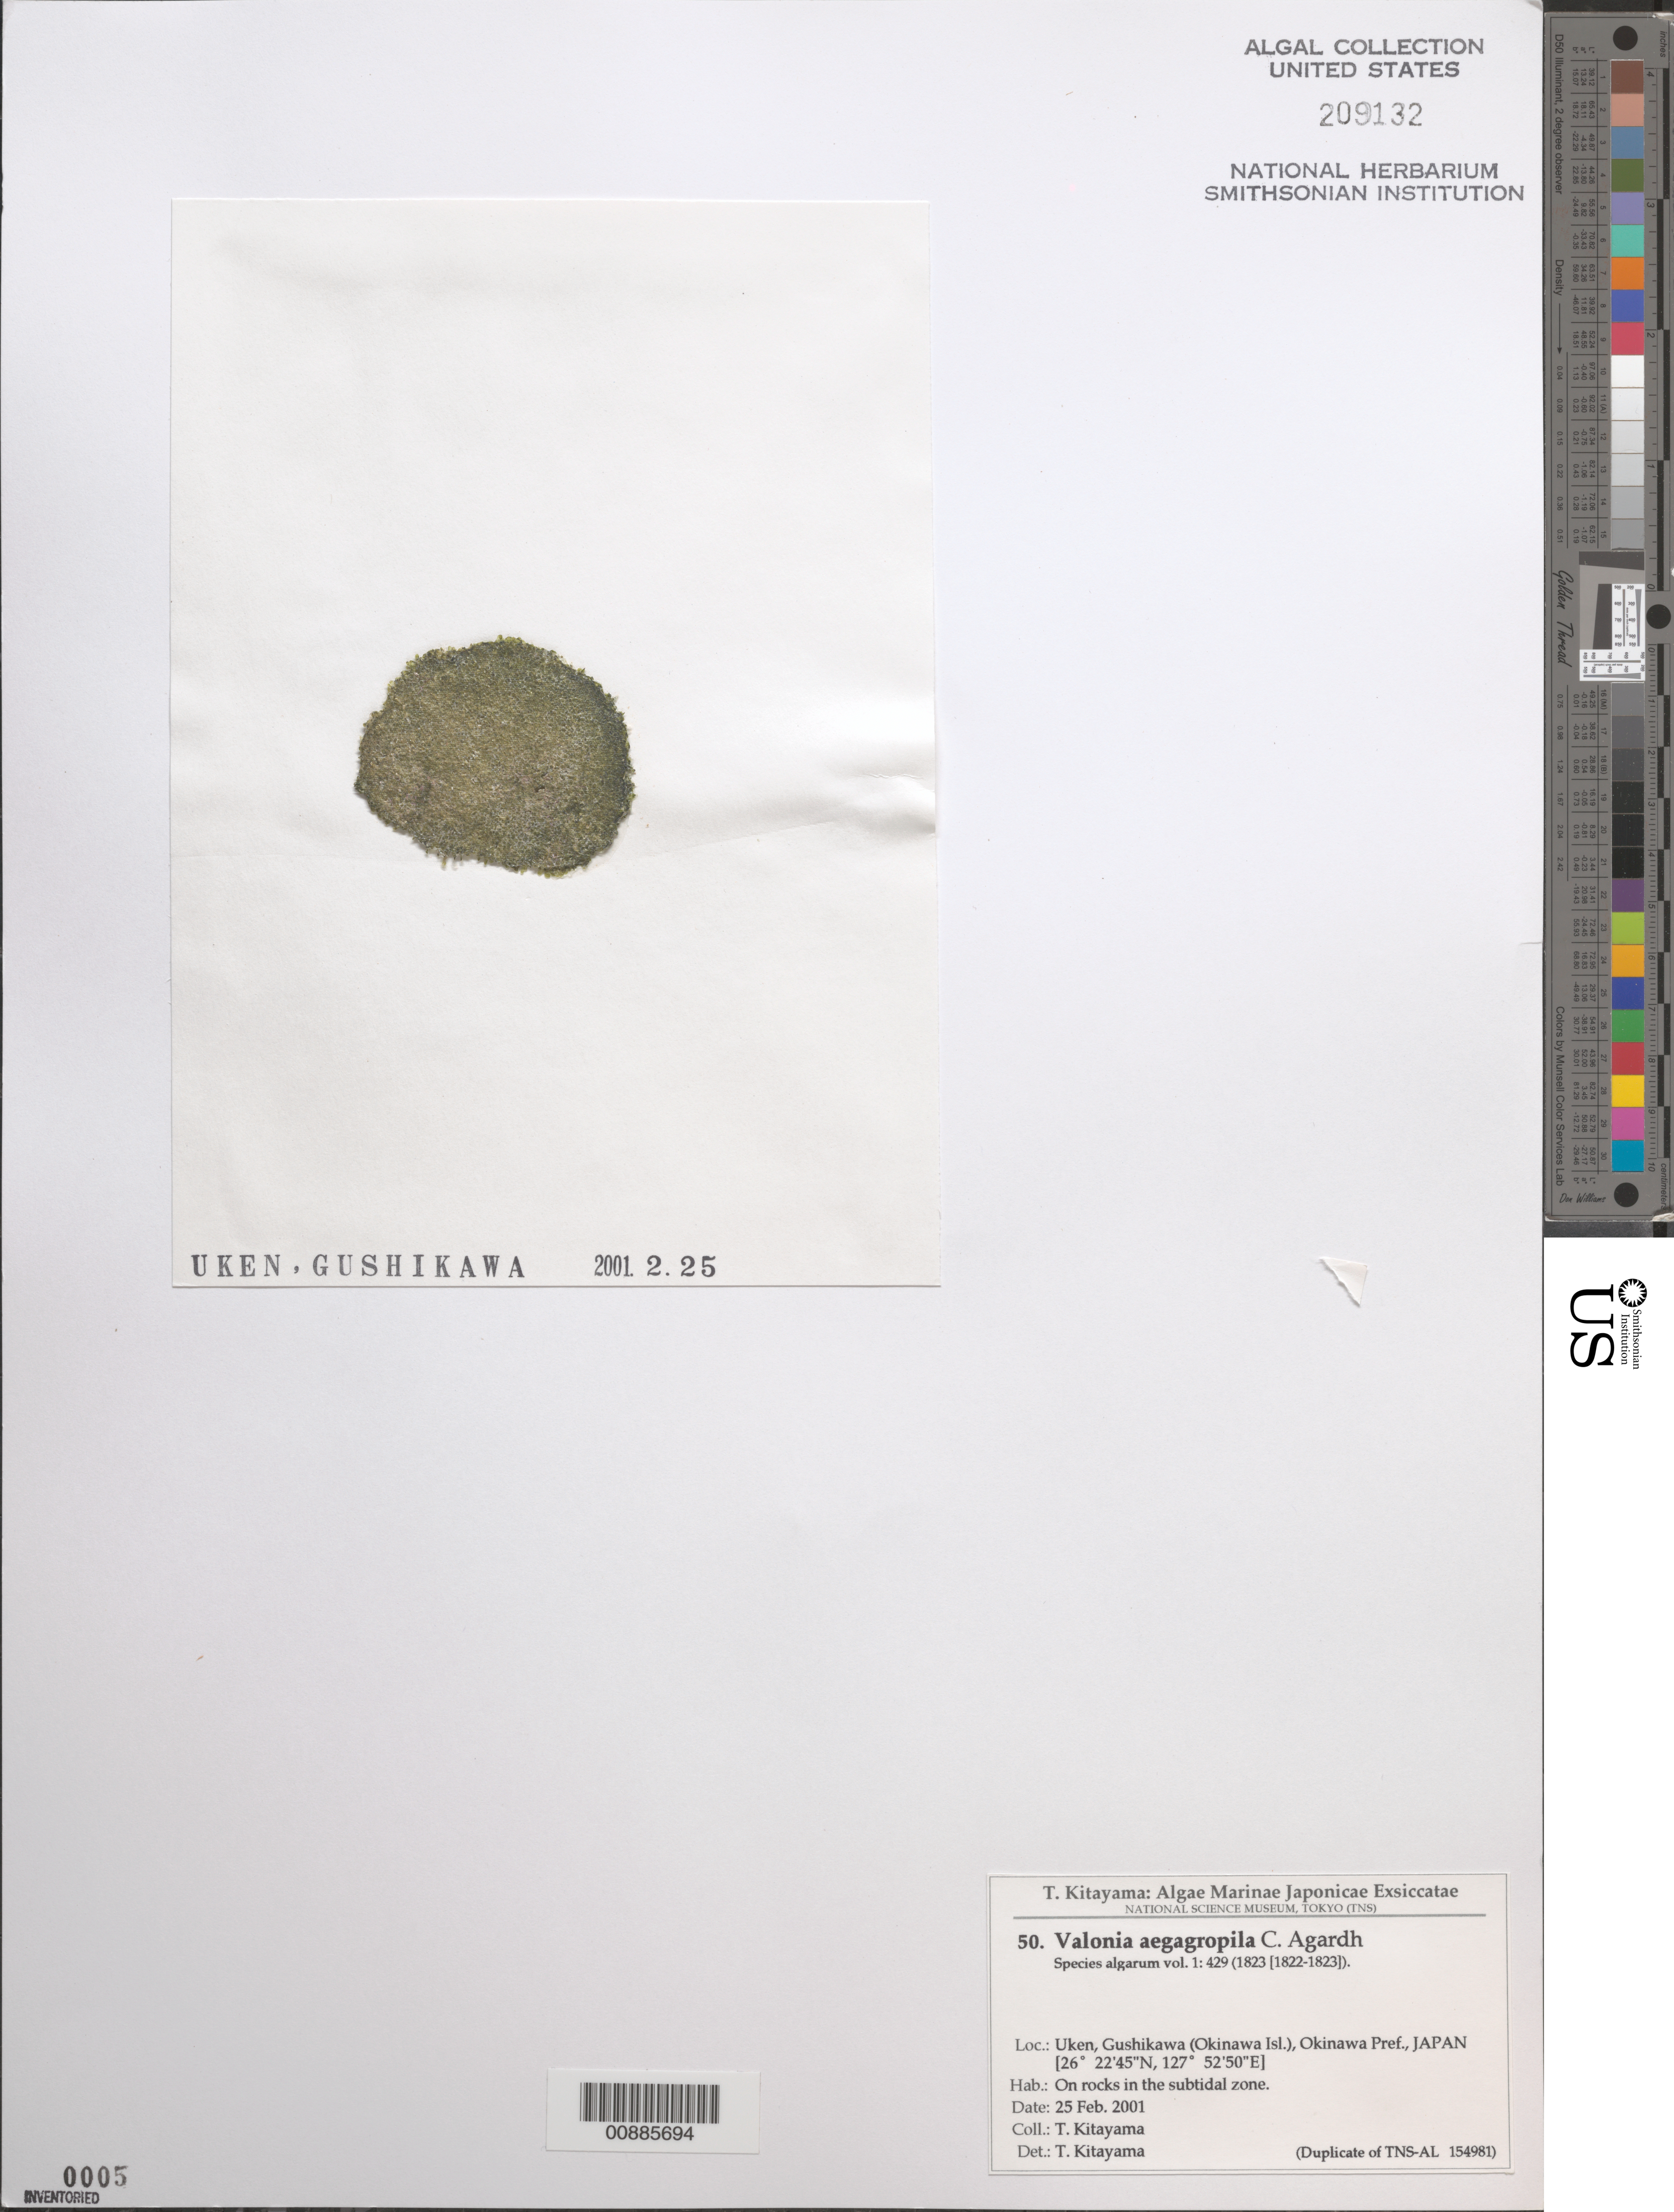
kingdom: Plantae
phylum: Chlorophyta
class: Ulvophyceae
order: Siphonocladales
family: Valoniaceae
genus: Valonia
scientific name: Valonia aegagropila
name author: C. Agardh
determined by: Kitayama, T.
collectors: T. Kitayama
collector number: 50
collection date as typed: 25 Feb 2001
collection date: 2001-02-25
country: Japan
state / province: Okinawa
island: Okinawa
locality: Uken, Gushikawa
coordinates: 26 22' 45" N, 127 52' 50" E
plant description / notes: Kitayama, T., Algae Marinae Japonicae Exsiccatae, Fasc. II (Nos. 26-50)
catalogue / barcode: US 209132